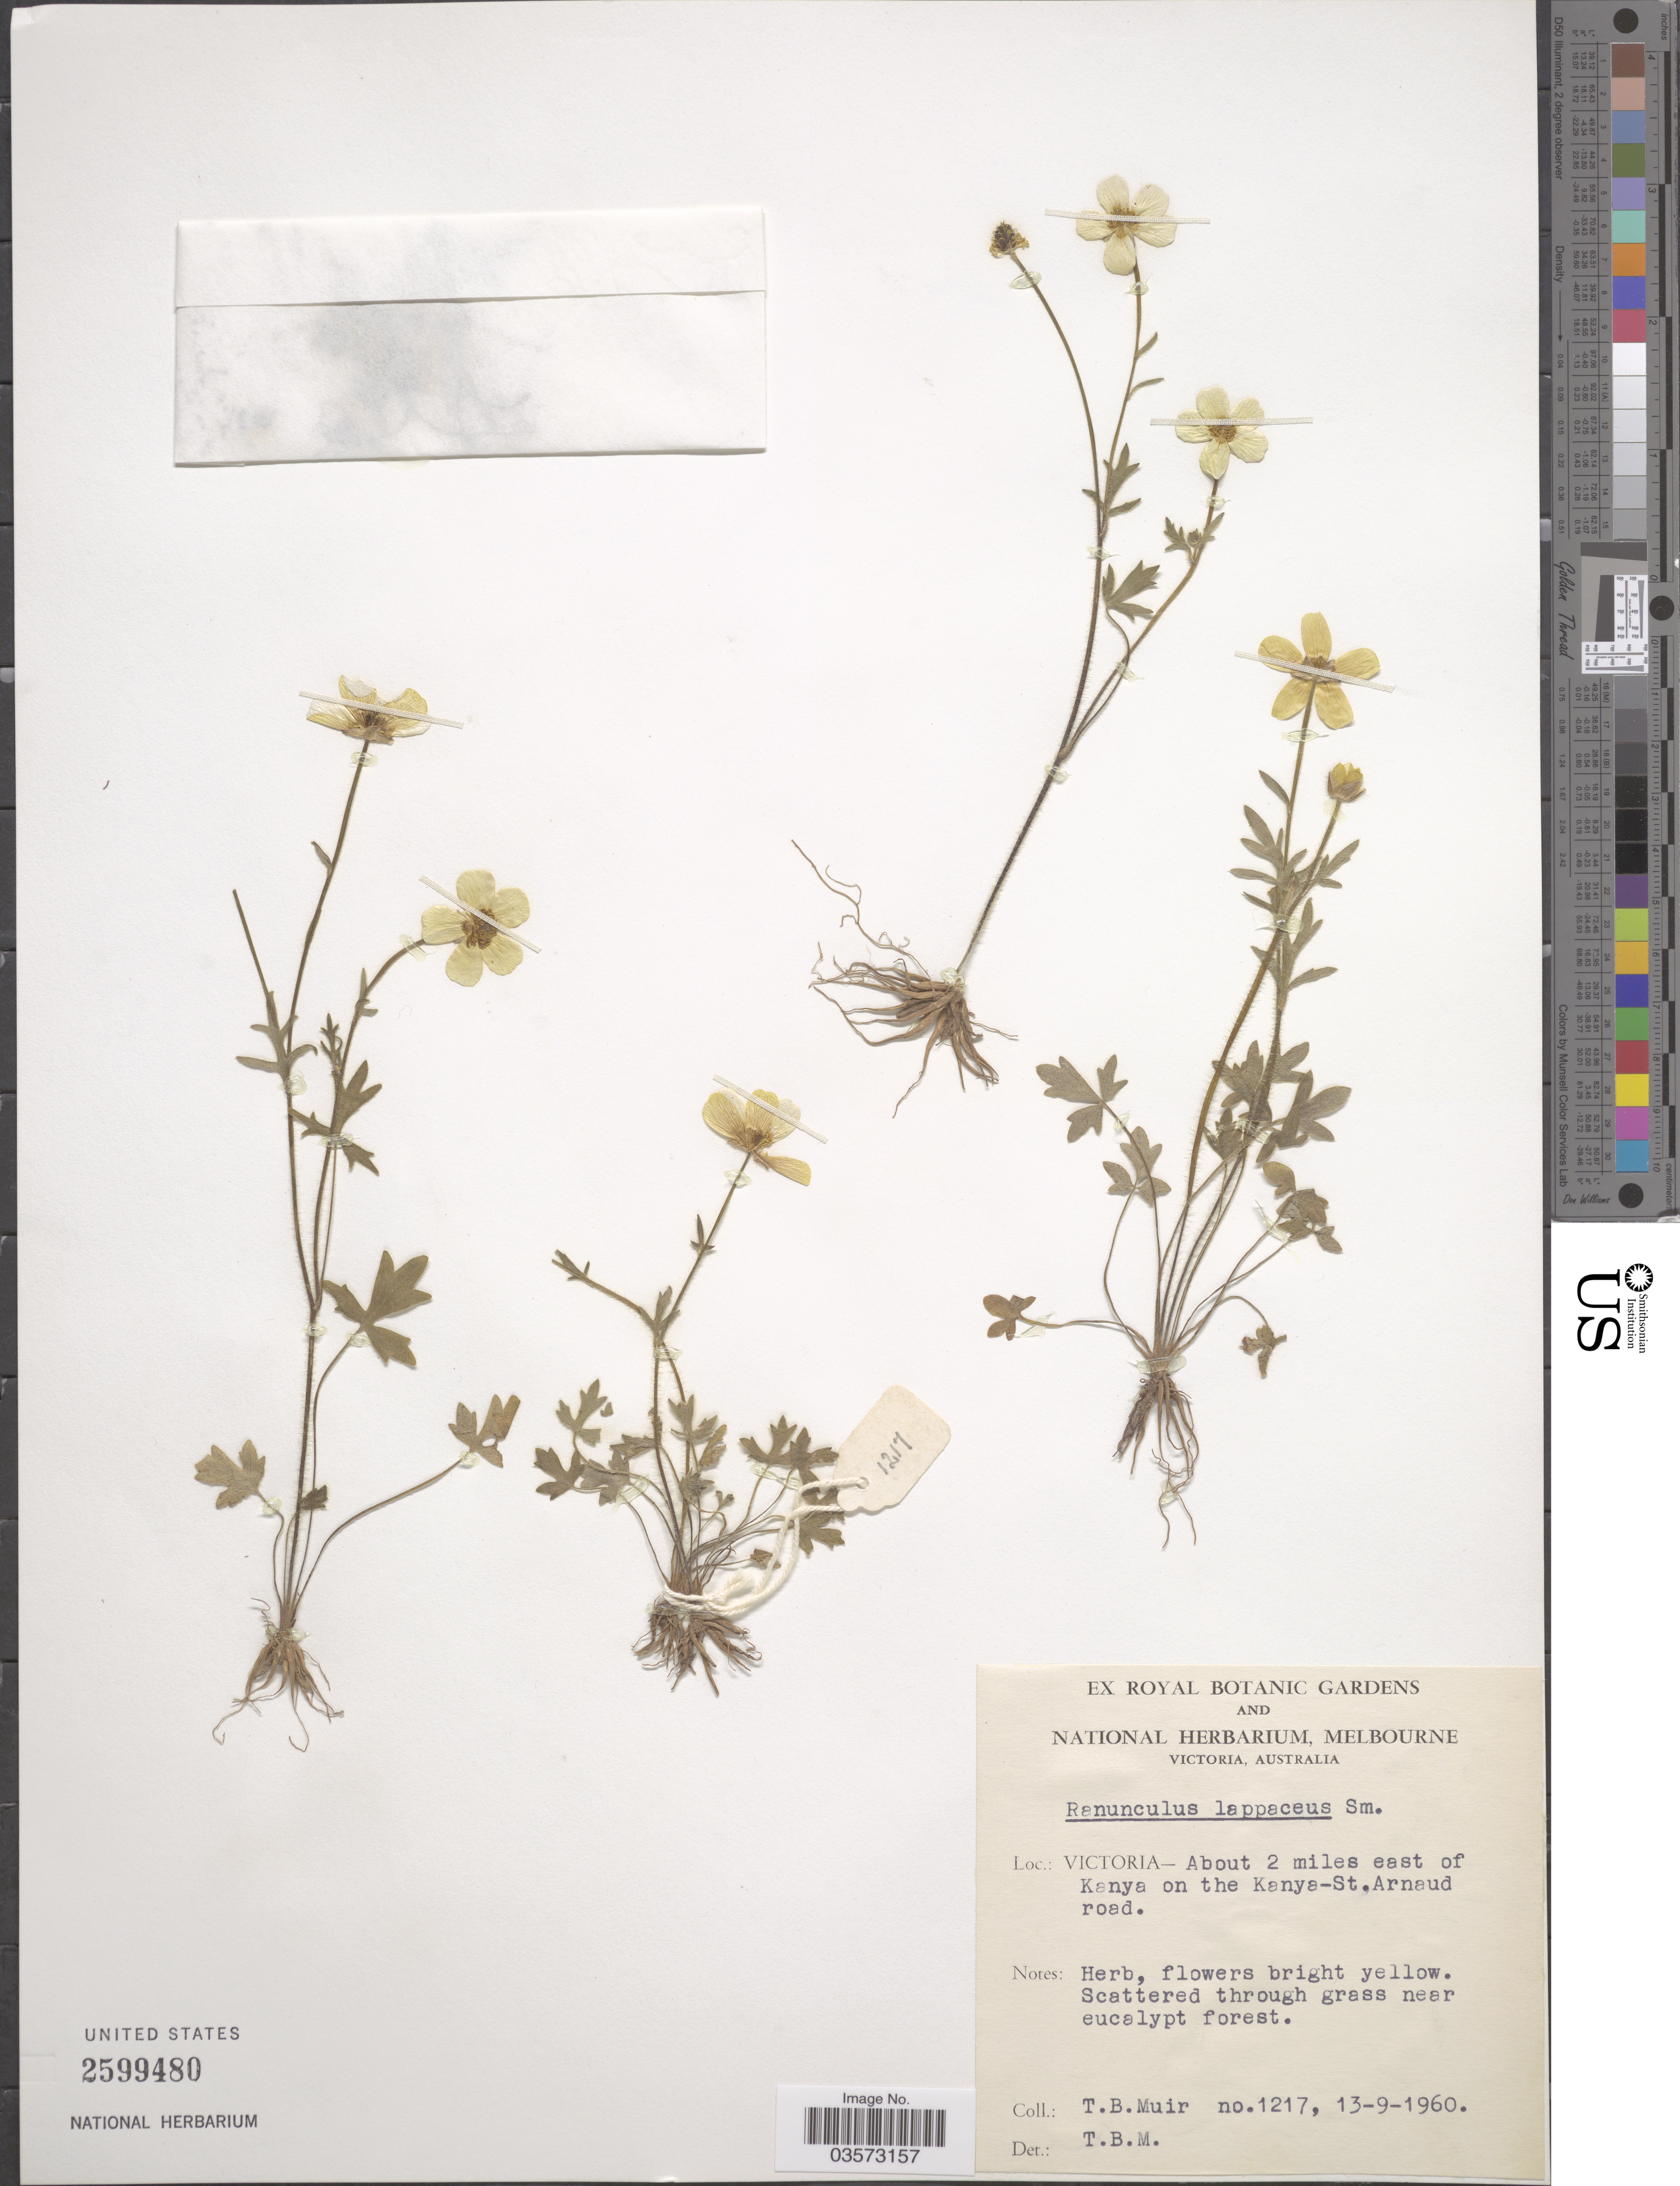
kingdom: Plantae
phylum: Tracheophyta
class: Magnoliopsida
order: Ranunculales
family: Ranunculaceae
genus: Ranunculus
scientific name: Ranunculus lappaceus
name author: Sm.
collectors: T. Muir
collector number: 1217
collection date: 1960-09-13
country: Australia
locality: Victoria - About 2 miles east of Kanya on the Kanya-St. Arnaud road.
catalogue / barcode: US 2599480